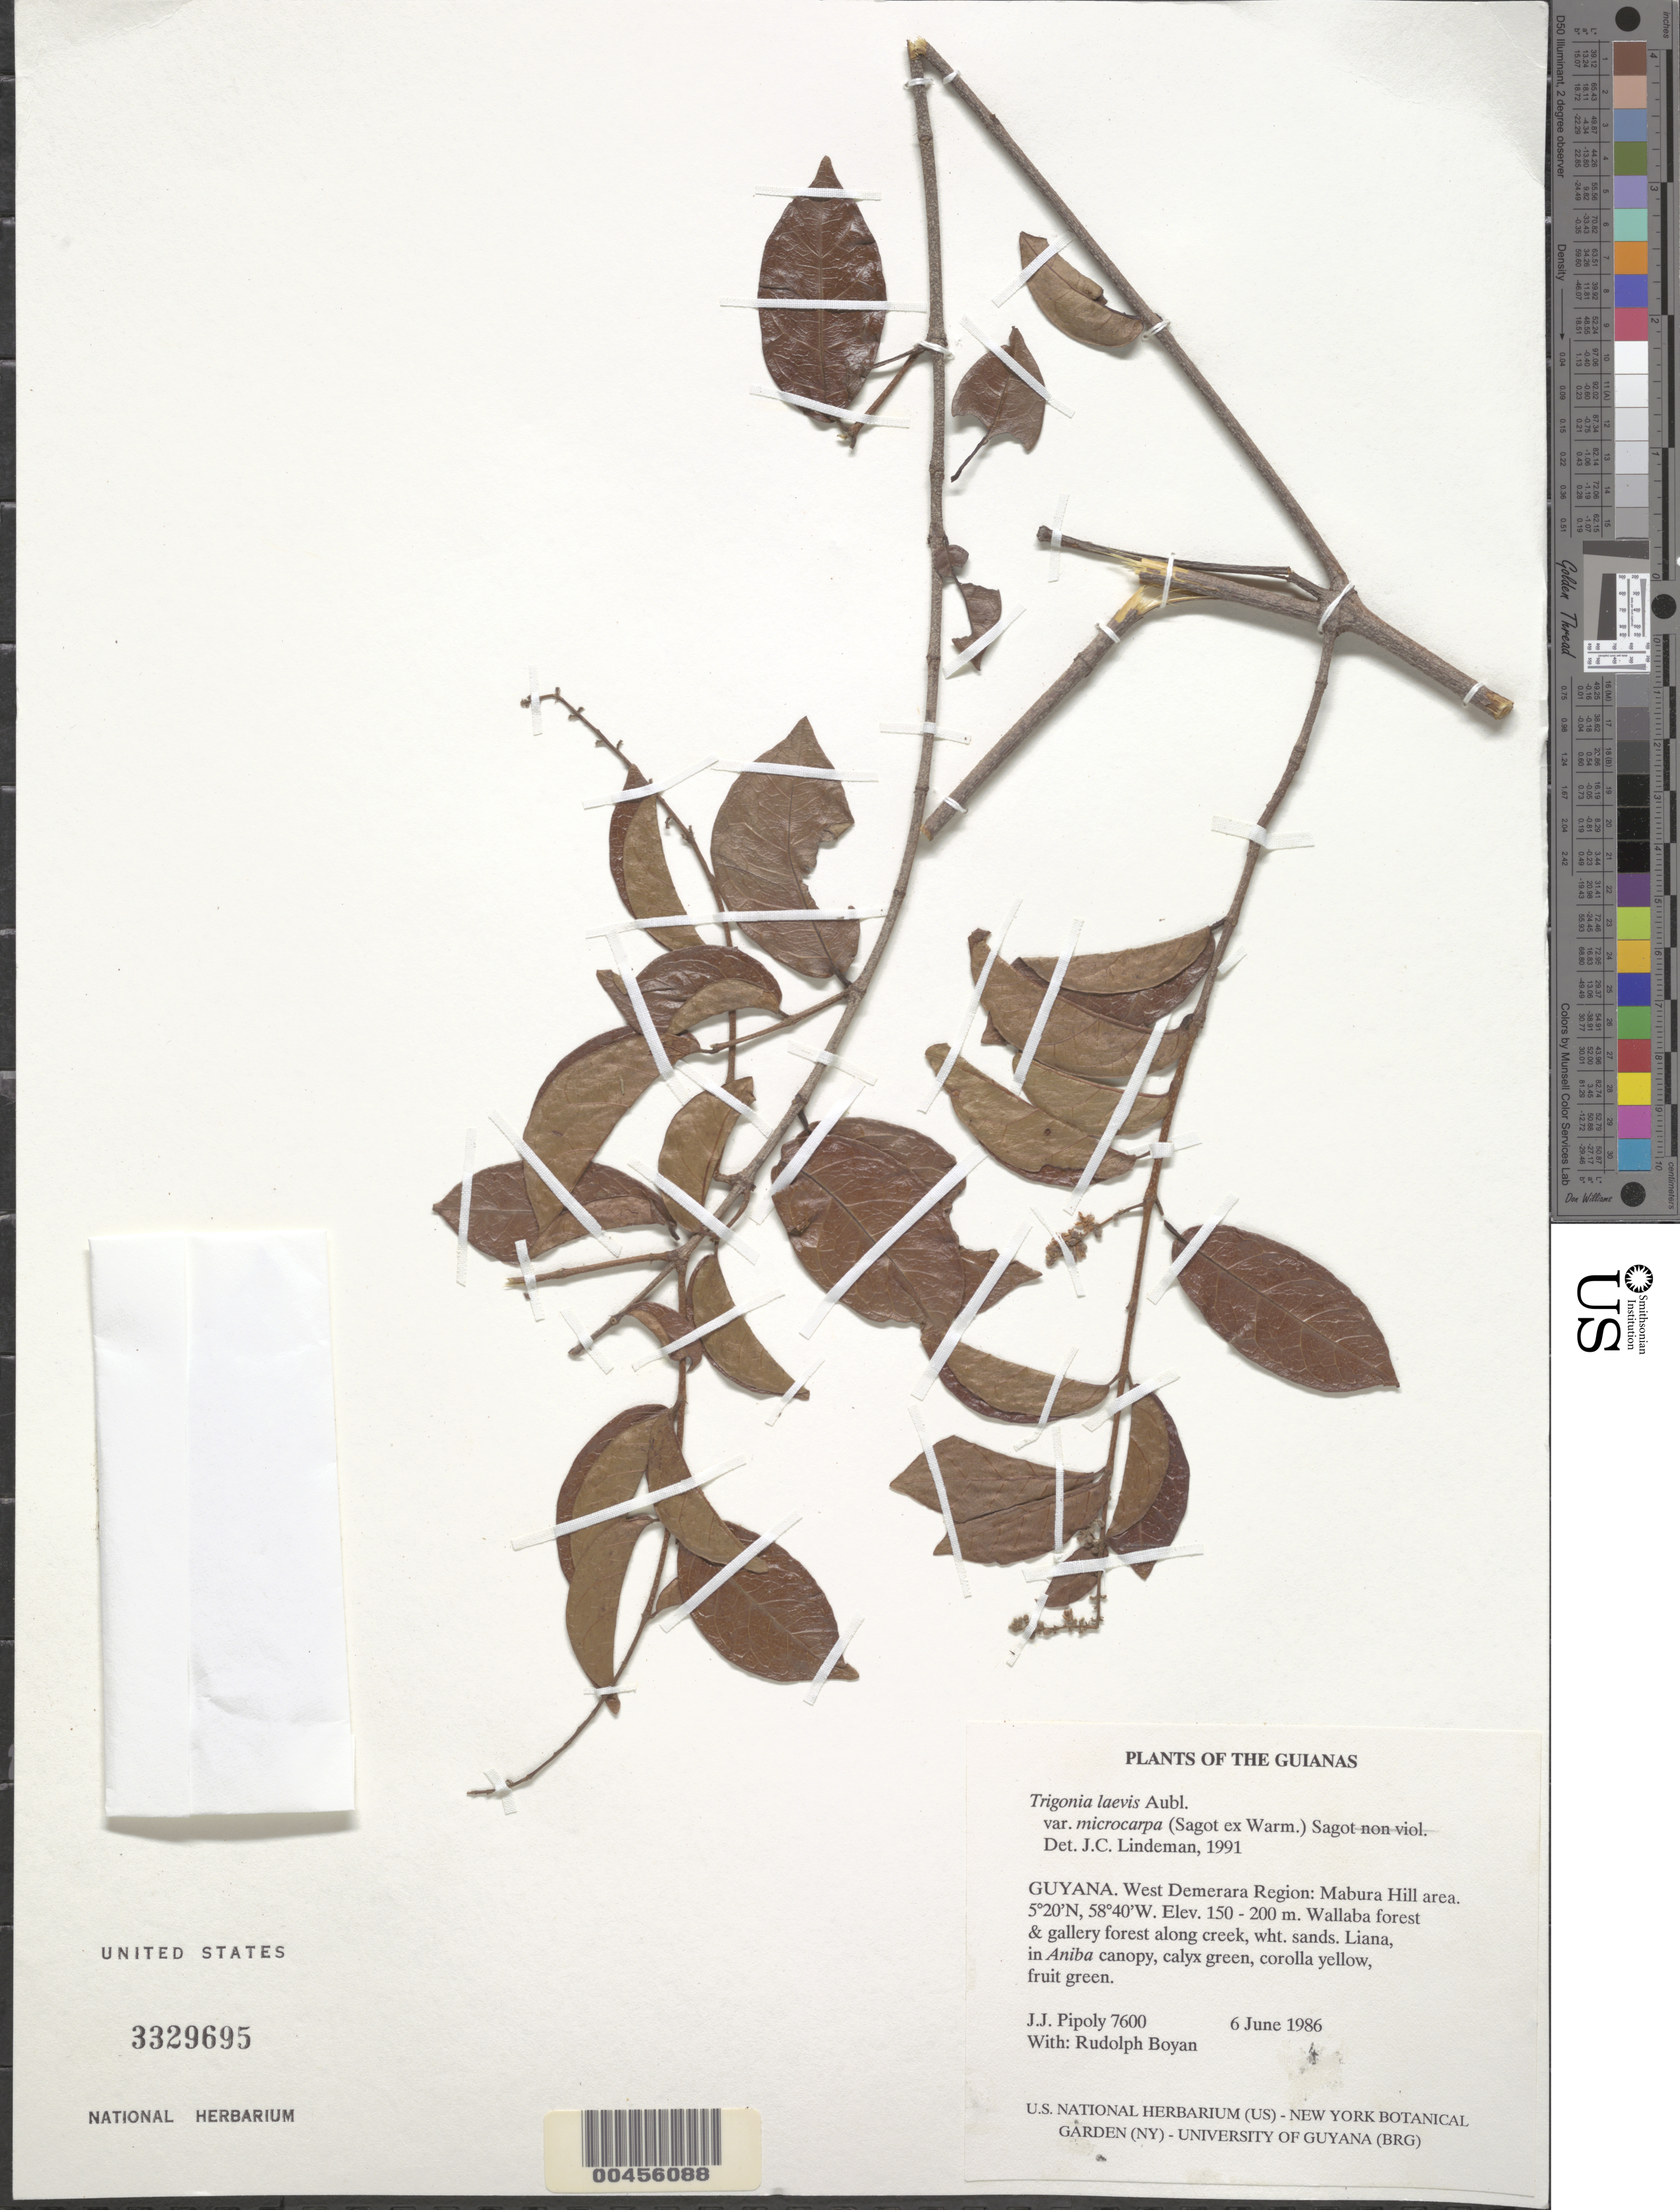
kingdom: Plantae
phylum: Tracheophyta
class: Magnoliopsida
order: Malpighiales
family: Trigoniaceae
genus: Trigonia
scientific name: Trigonia laevis var. microcarpa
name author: (Sagot ex Warm.) Sagot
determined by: Lindeman, J. C.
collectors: J. J. Pipoly & R. Boyan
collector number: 7600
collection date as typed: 6 June 1986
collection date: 1986-06-06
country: Guyana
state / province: U. Demerara-Berbice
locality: Mabura Hill area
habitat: Wallaba forest & gallery forest along creek, white sands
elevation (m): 150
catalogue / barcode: US 3329695